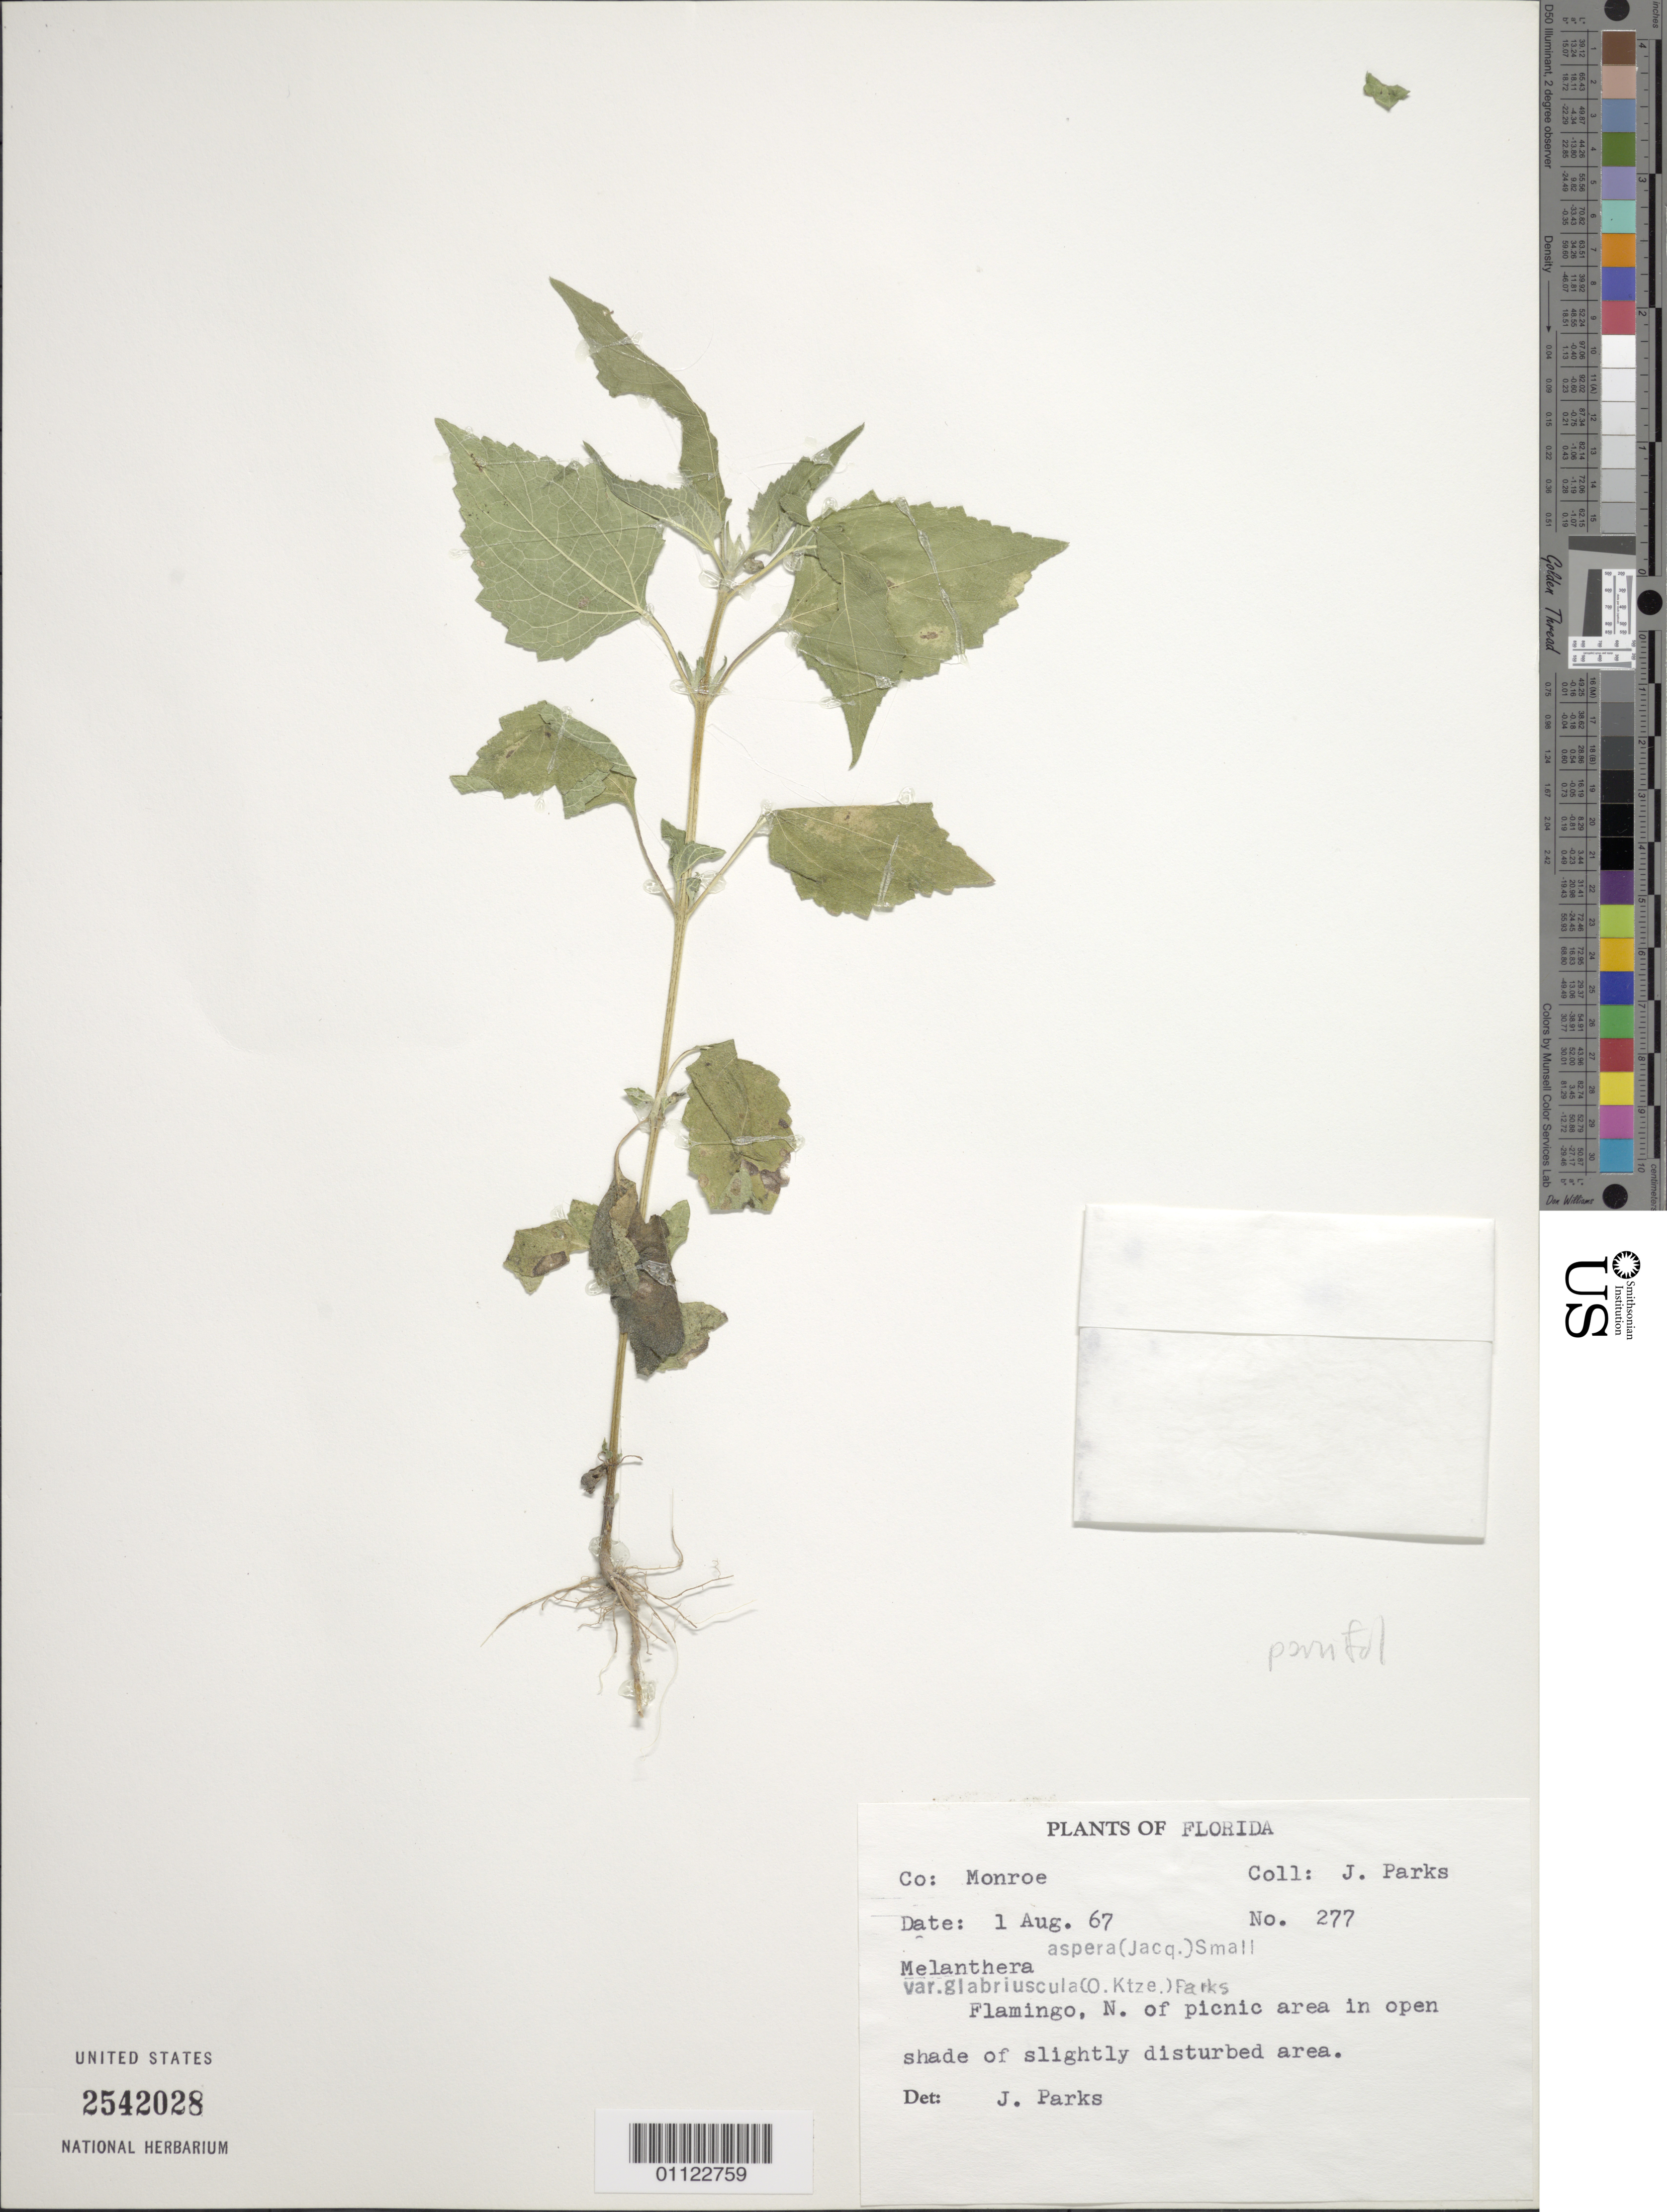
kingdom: Plantae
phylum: Tracheophyta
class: Magnoliopsida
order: Asterales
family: Asteraceae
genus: Melanthera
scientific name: Melanthera parvifolia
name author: Small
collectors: J. Parks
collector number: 277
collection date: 1967-08-01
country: United States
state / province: Florida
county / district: Monroe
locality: Flamingo, N of picnic area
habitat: open shade of slightly disturbed area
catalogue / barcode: US 2542028